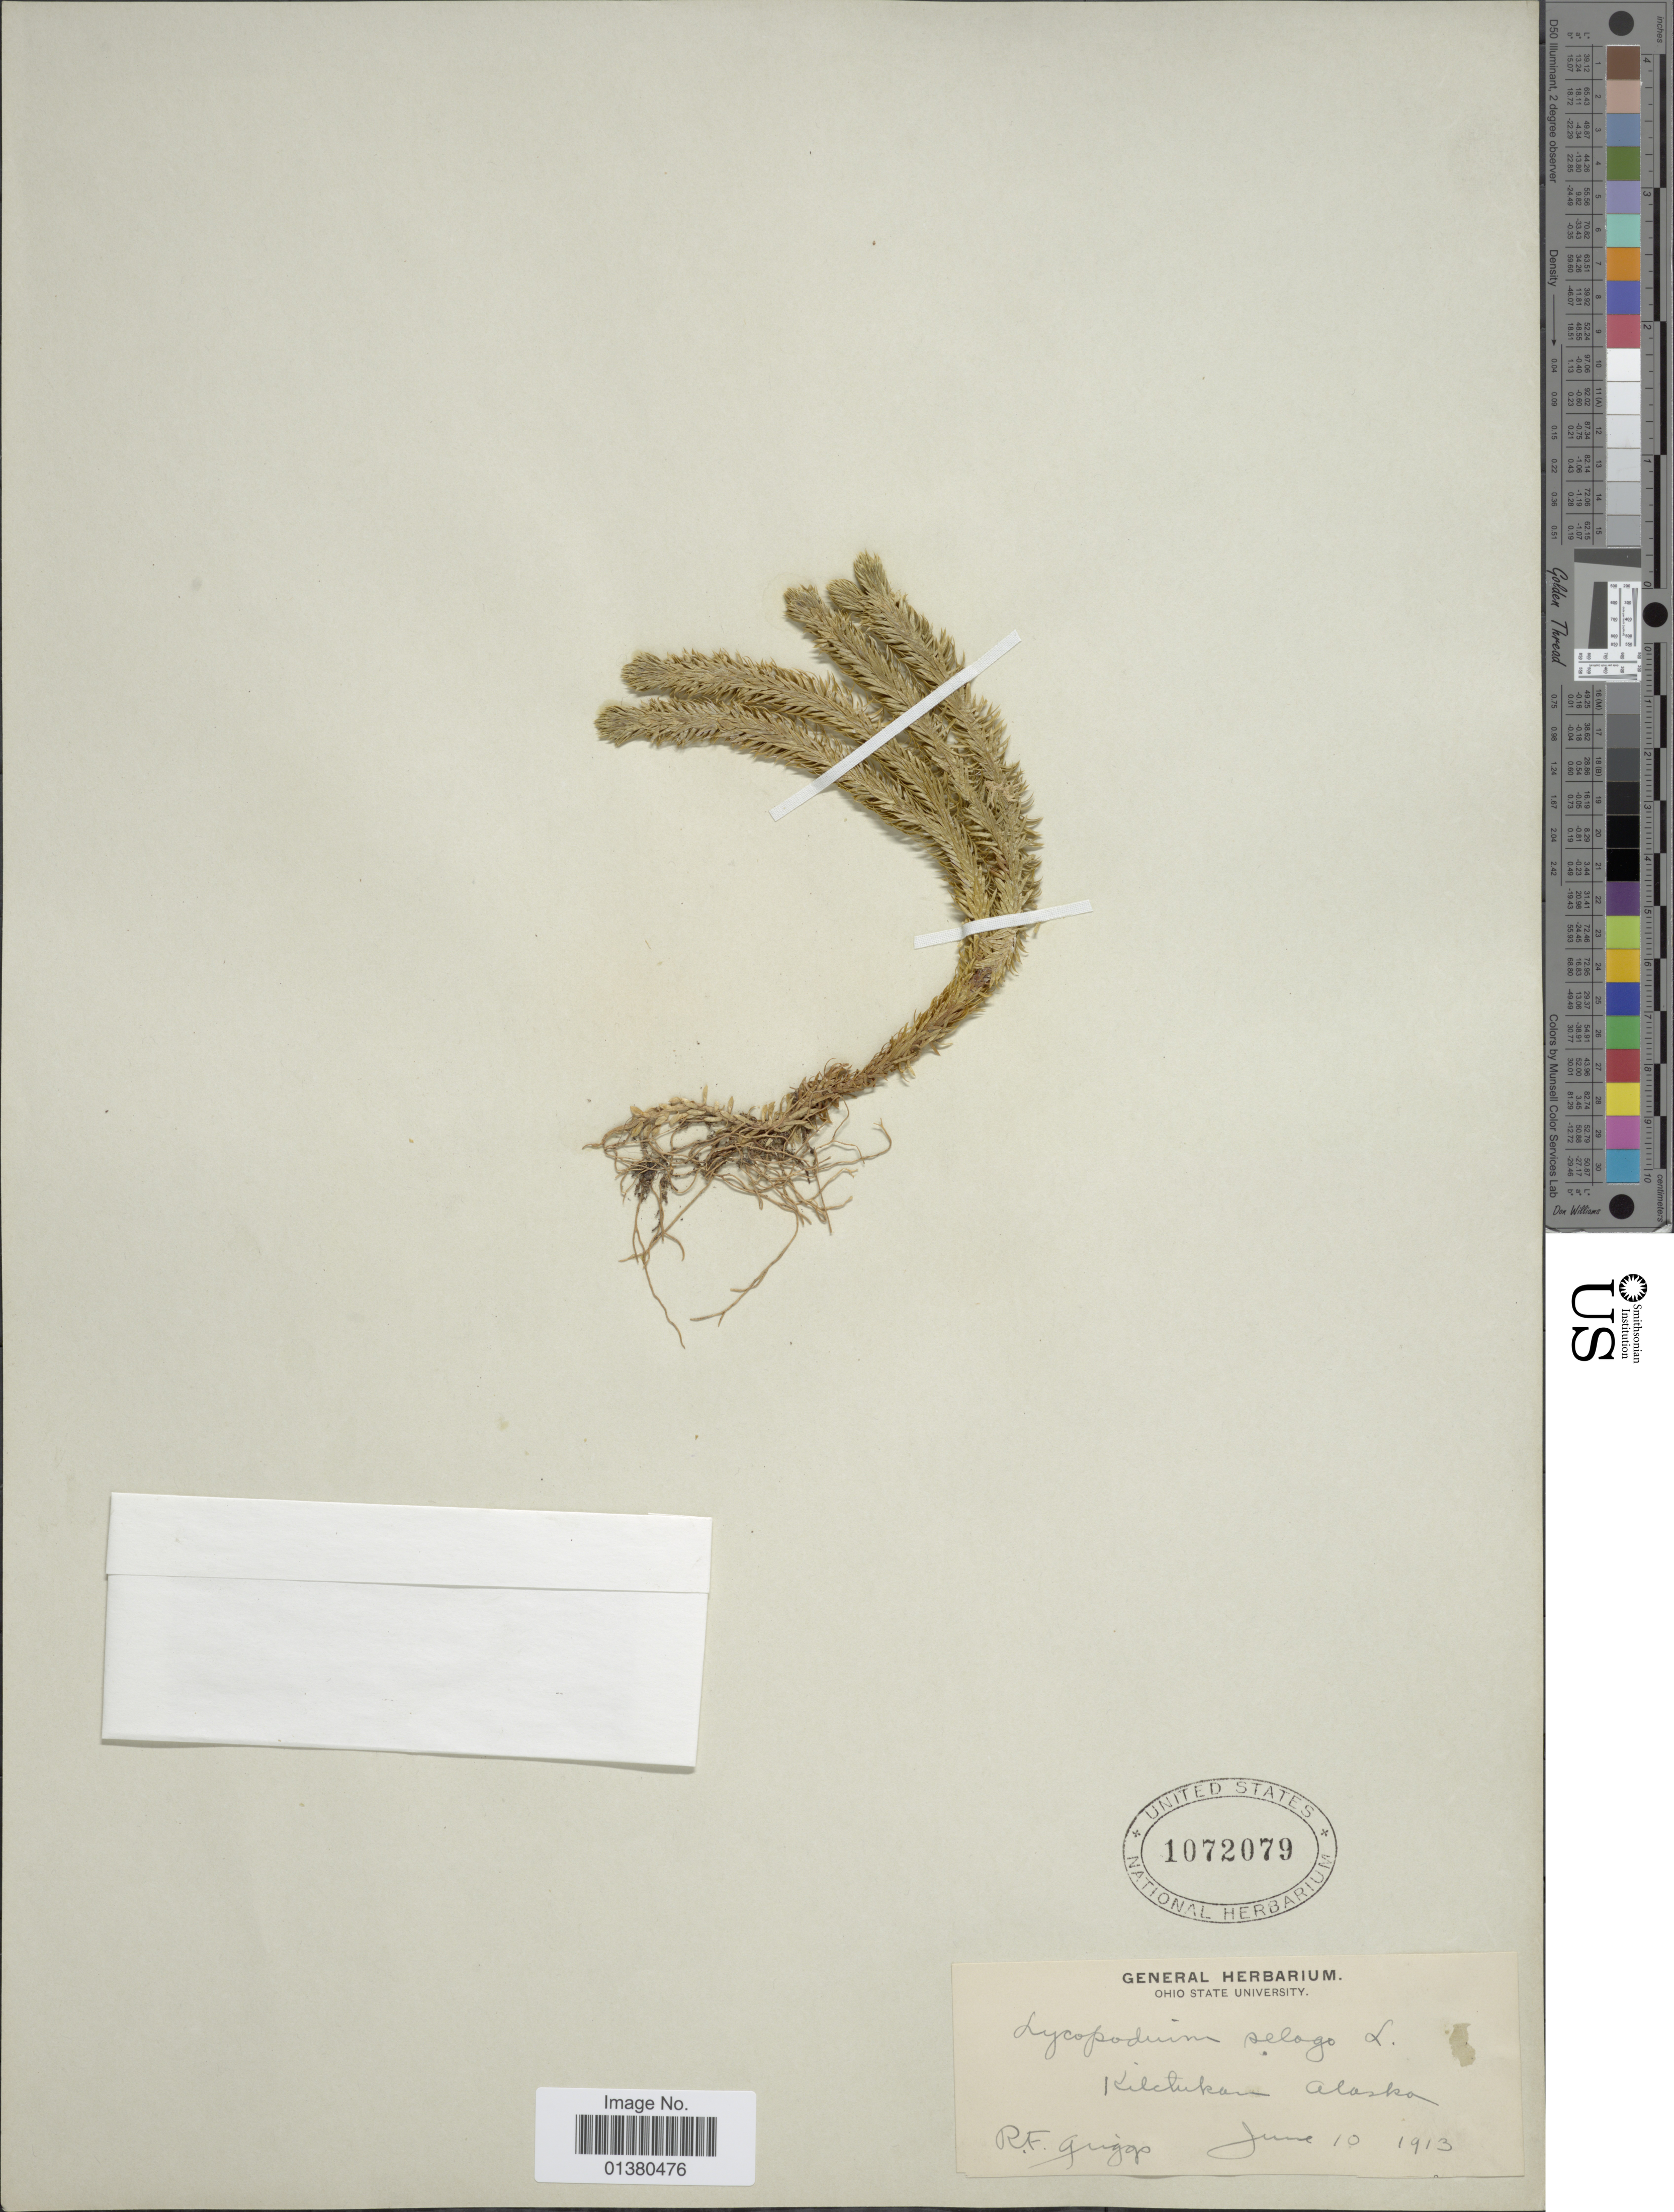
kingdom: Plantae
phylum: Tracheophyta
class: Lycopodiopsida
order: Lycopodiales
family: Lycopodiaceae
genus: Huperzia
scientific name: Huperzia selago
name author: (L.) Bernh. ex Schrank & Mart.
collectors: R. F. Griggs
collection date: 1913-06-10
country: United States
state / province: Alaska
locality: Kitchukan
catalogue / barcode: US 1072079